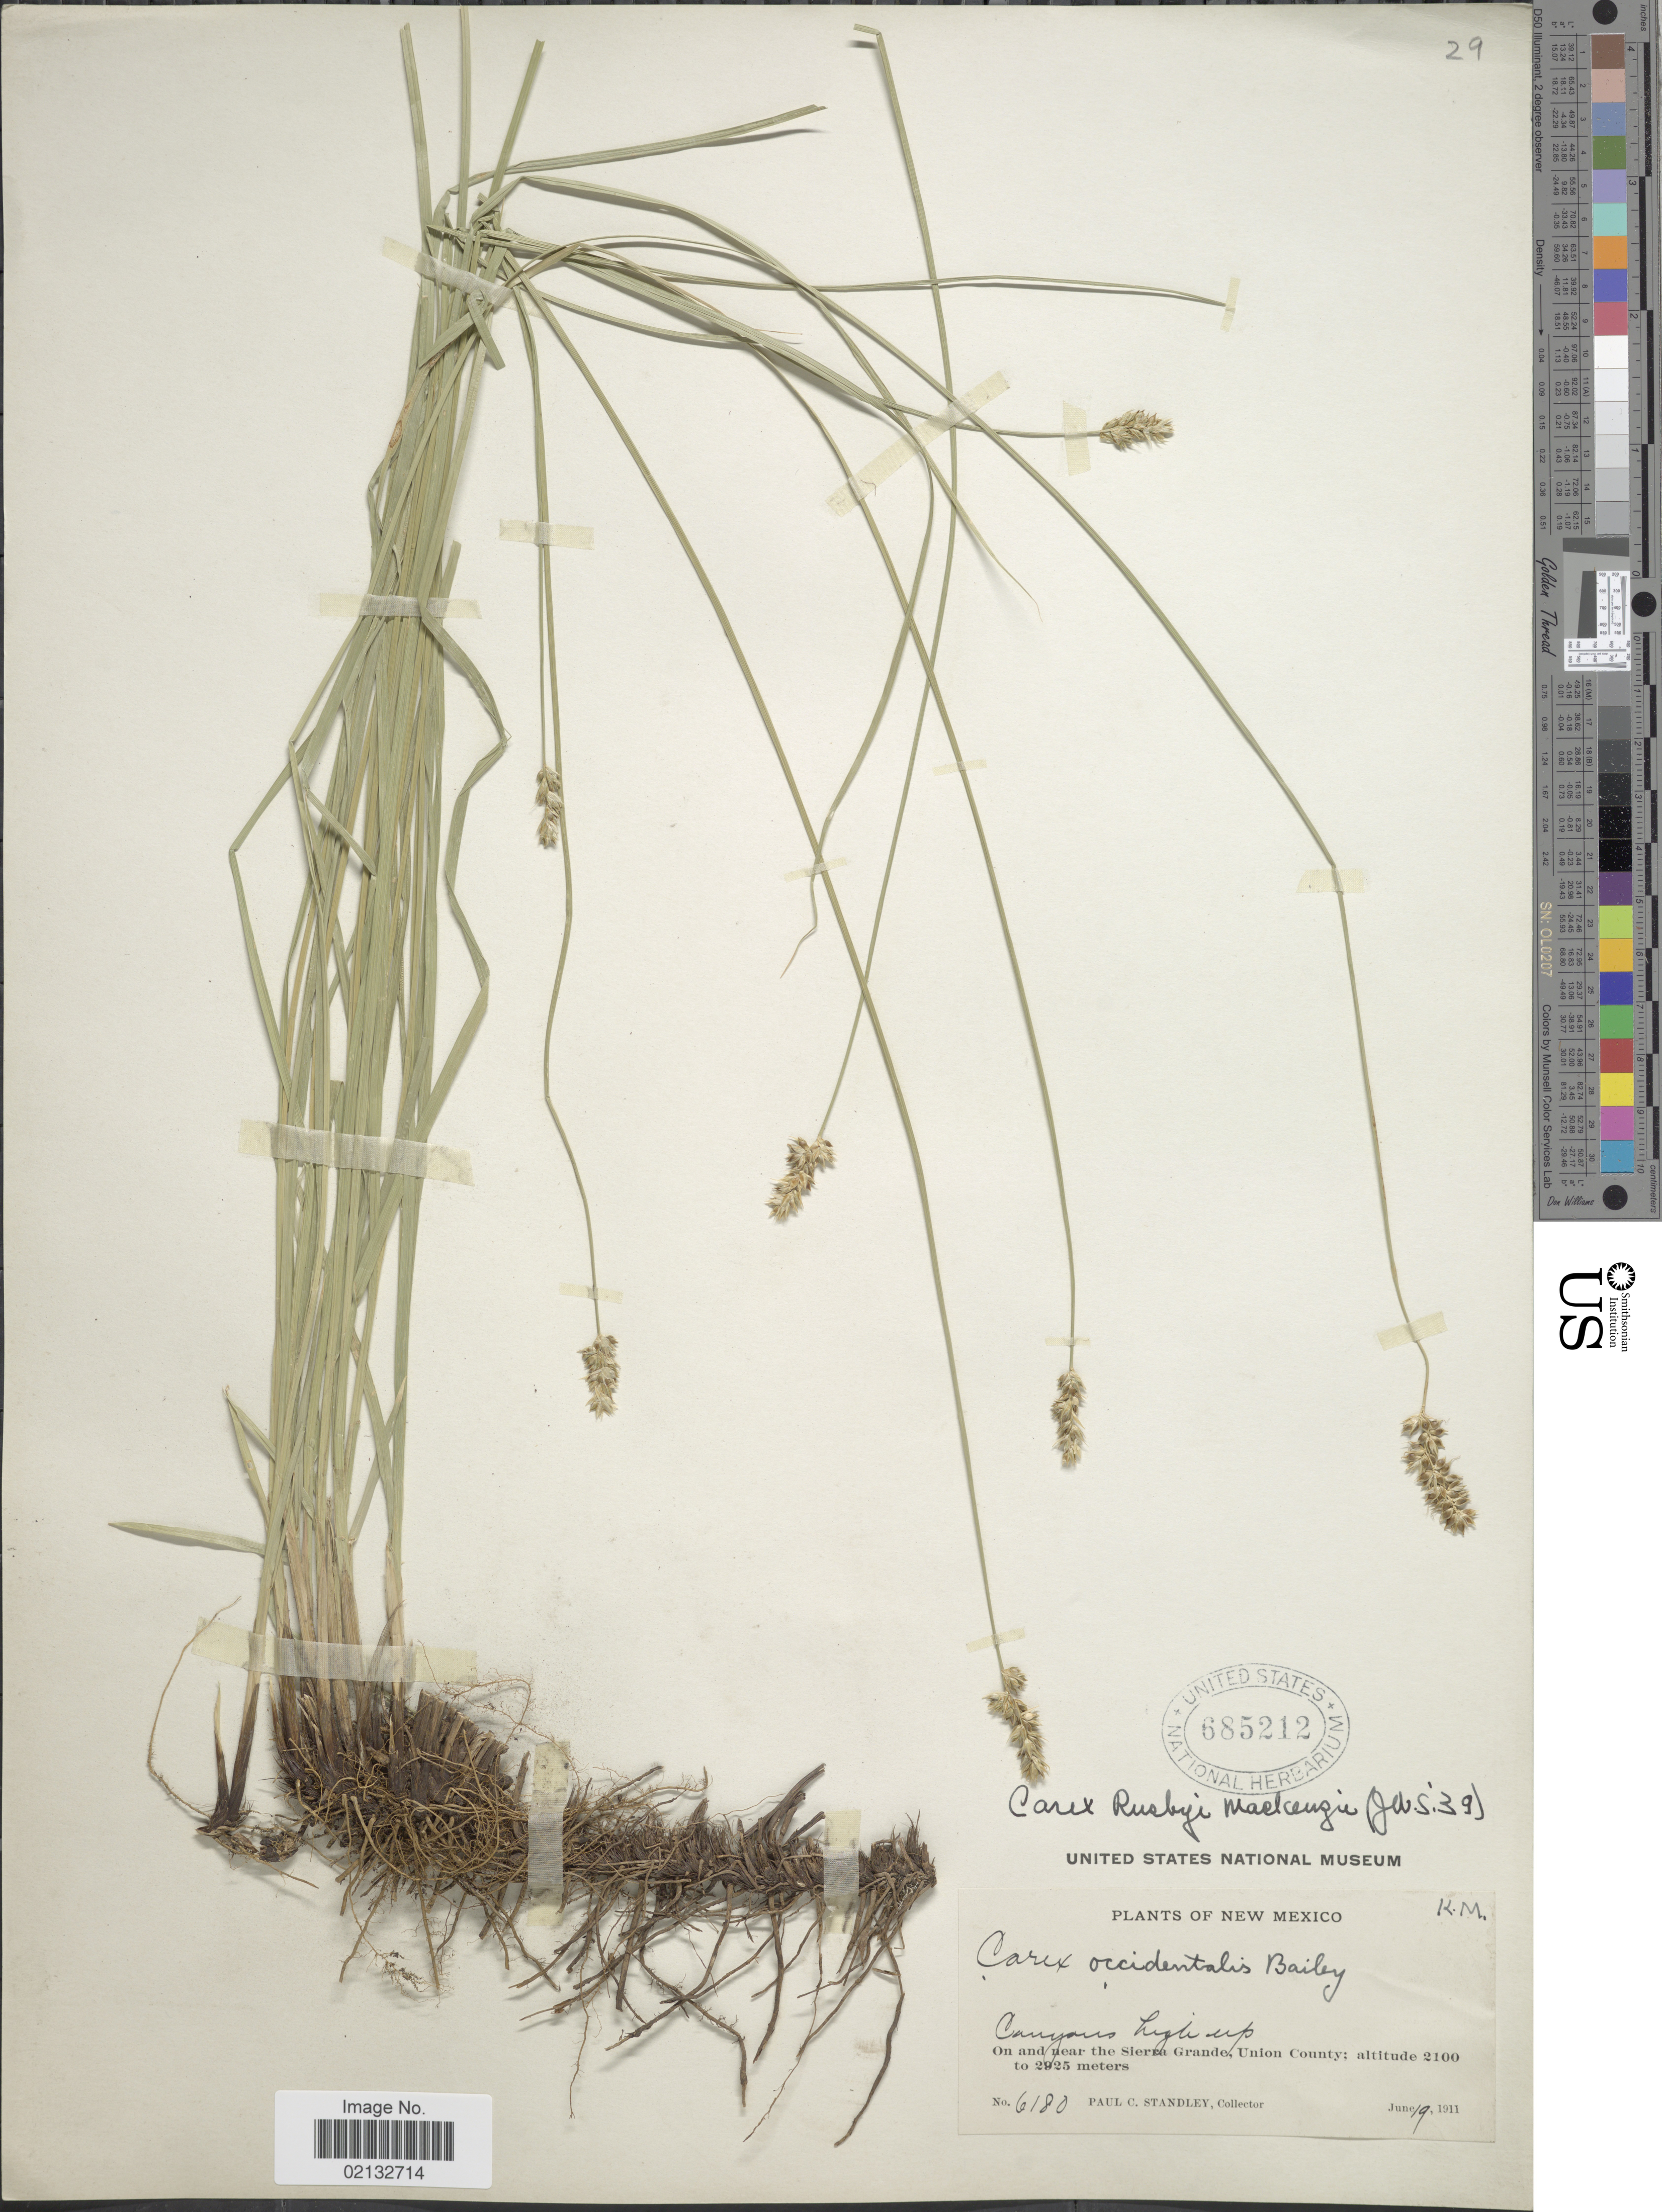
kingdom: Plantae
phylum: Tracheophyta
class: Liliopsida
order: Poales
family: Cyperaceae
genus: Carex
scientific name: Carex vallicola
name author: Dewey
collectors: P. C. Standley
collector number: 6180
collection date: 1911-06-19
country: United States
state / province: New Mexico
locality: Canyans high up. On and near the Sierra Grande, Union County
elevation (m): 2100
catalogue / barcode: US 685212